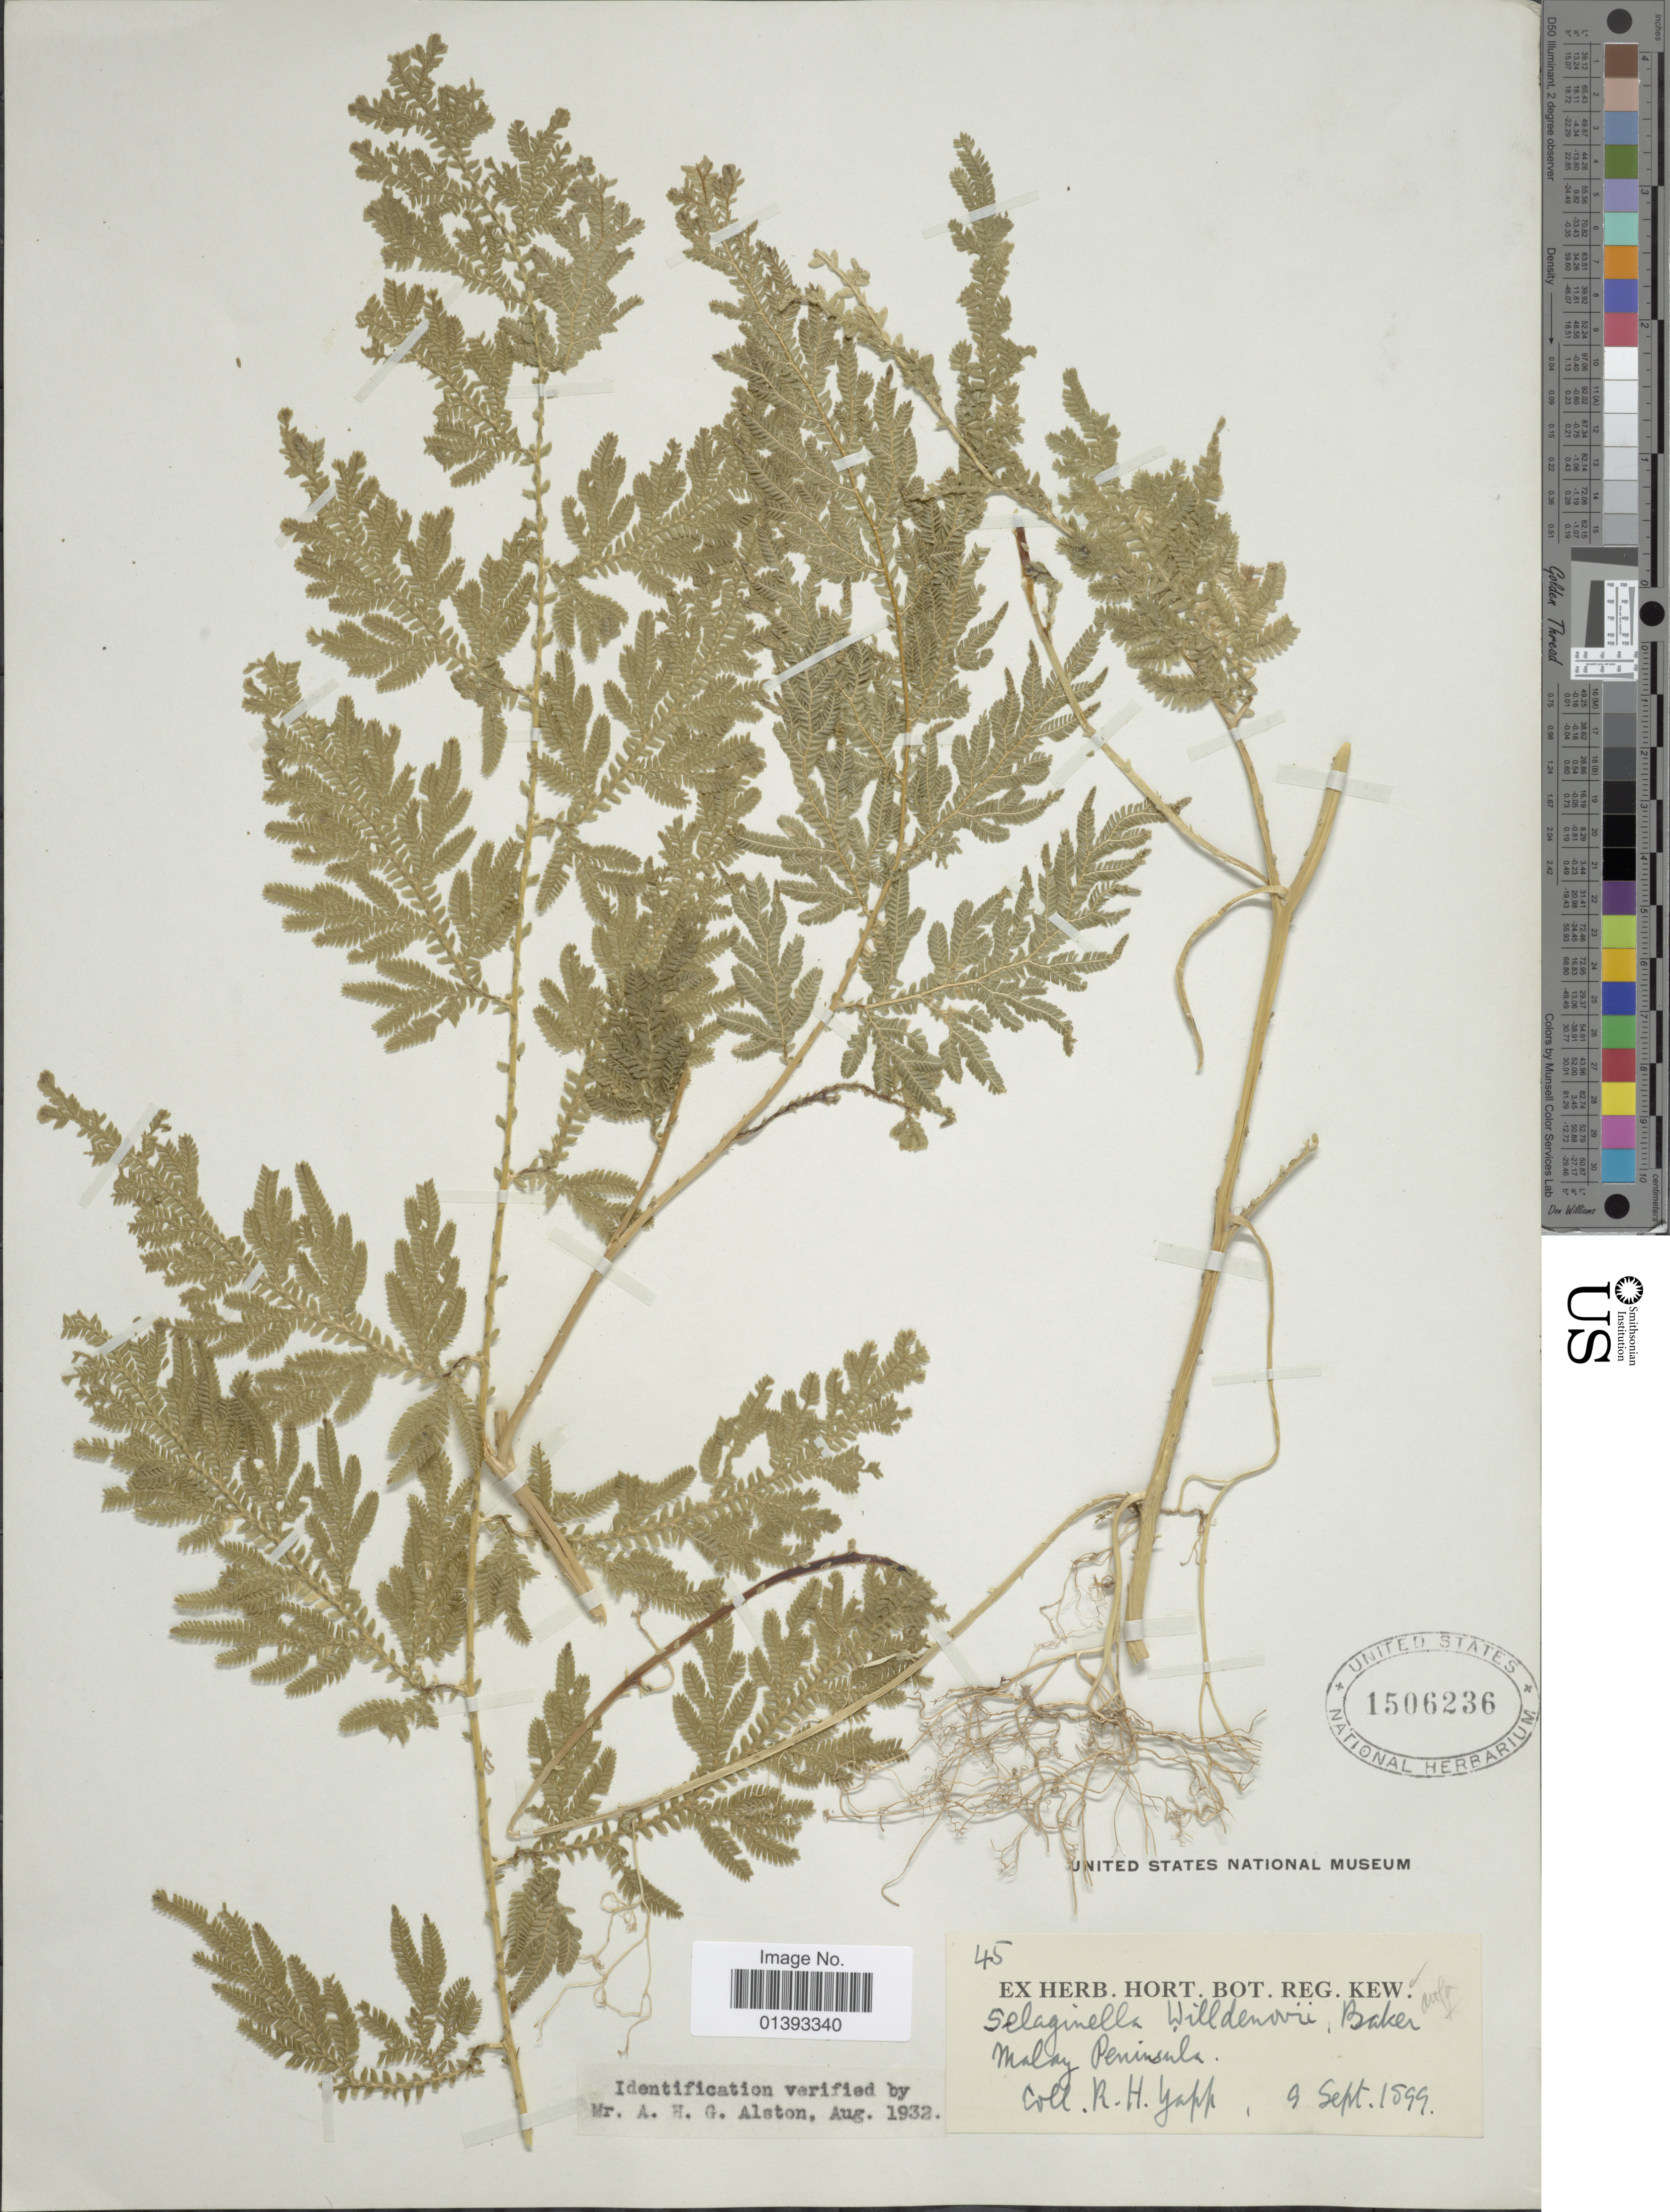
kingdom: Plantae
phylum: Tracheophyta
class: Lycopodiopsida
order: Selaginellales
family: Selaginellaceae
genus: Selaginella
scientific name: Selaginella willdenowii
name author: (Desv. ex Poir.) Baker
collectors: R. Yapp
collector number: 45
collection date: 1899-09-09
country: Malaysia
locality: Malay Peninsula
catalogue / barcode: US 1506236